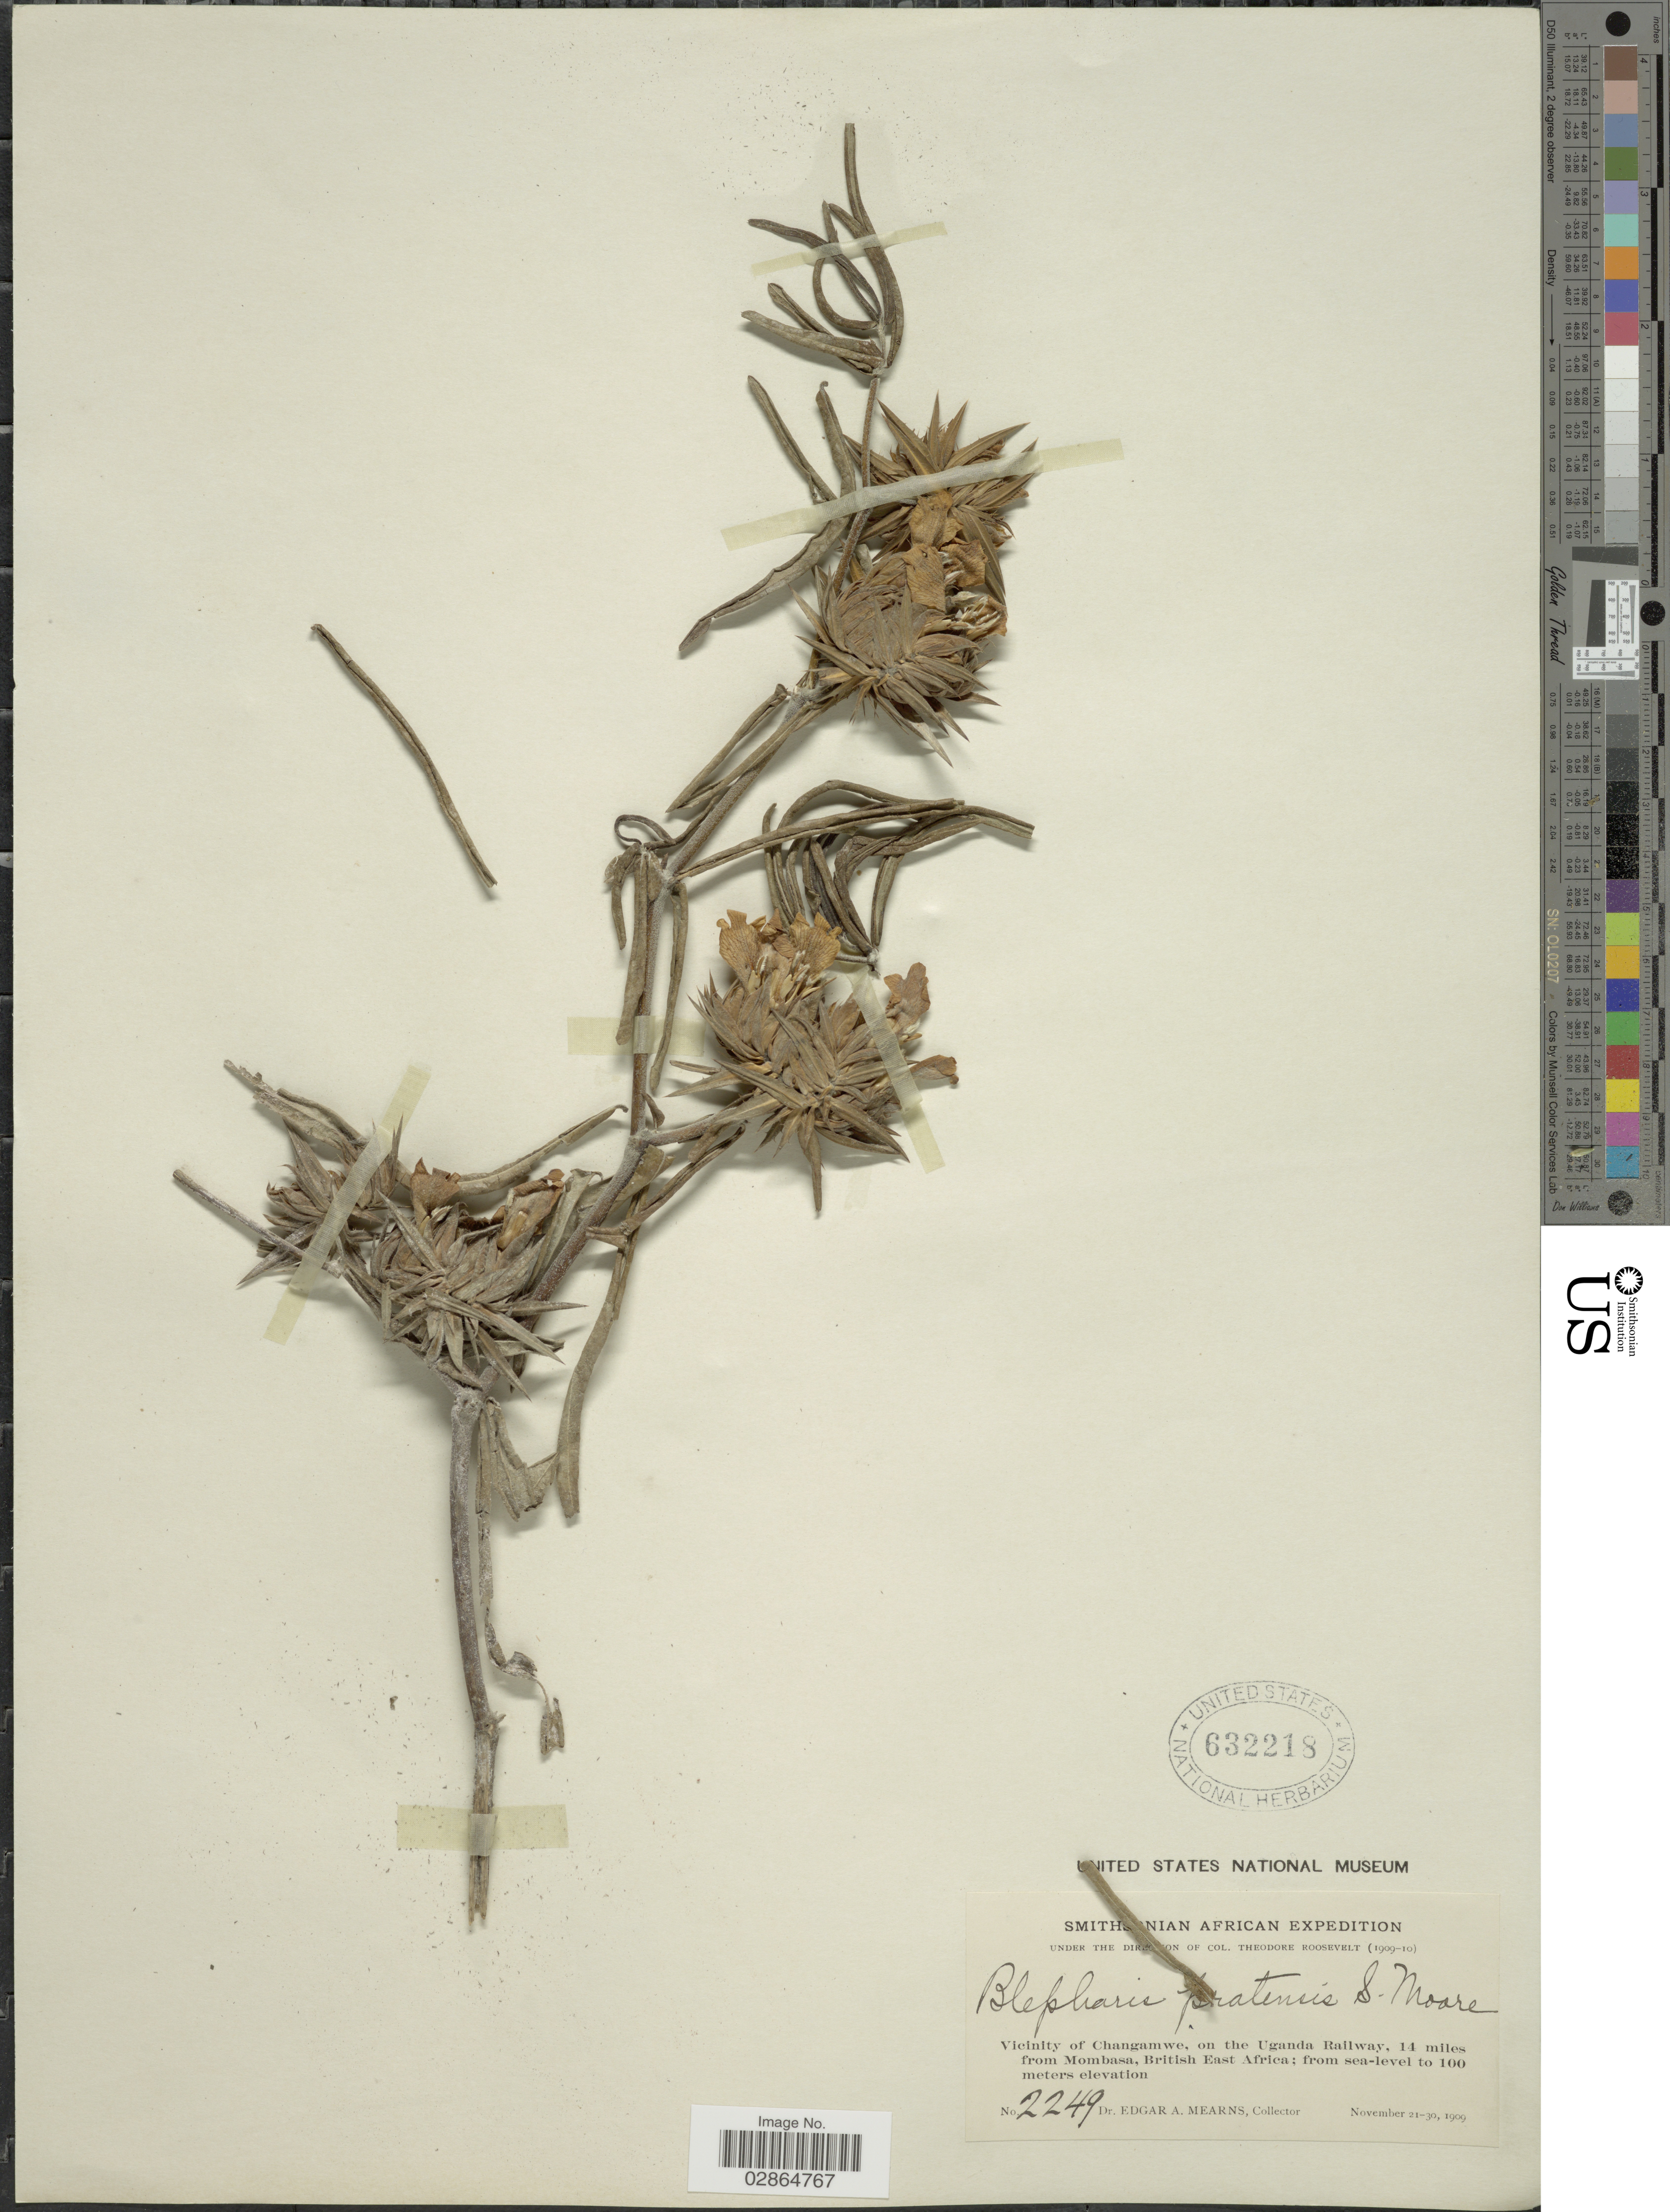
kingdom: Plantae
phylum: Tracheophyta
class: Magnoliopsida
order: Lamiales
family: Acanthaceae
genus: Blepharis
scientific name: Blepharis pratensis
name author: S. Moore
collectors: E. A. Mearns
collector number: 2249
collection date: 1909-11-21/1909-11-30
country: Uganda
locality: Vicinity of Changamwe, on the Uganda Railway, 14 miles from Mombasa, British East Africa.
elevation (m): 0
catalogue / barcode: US 632218